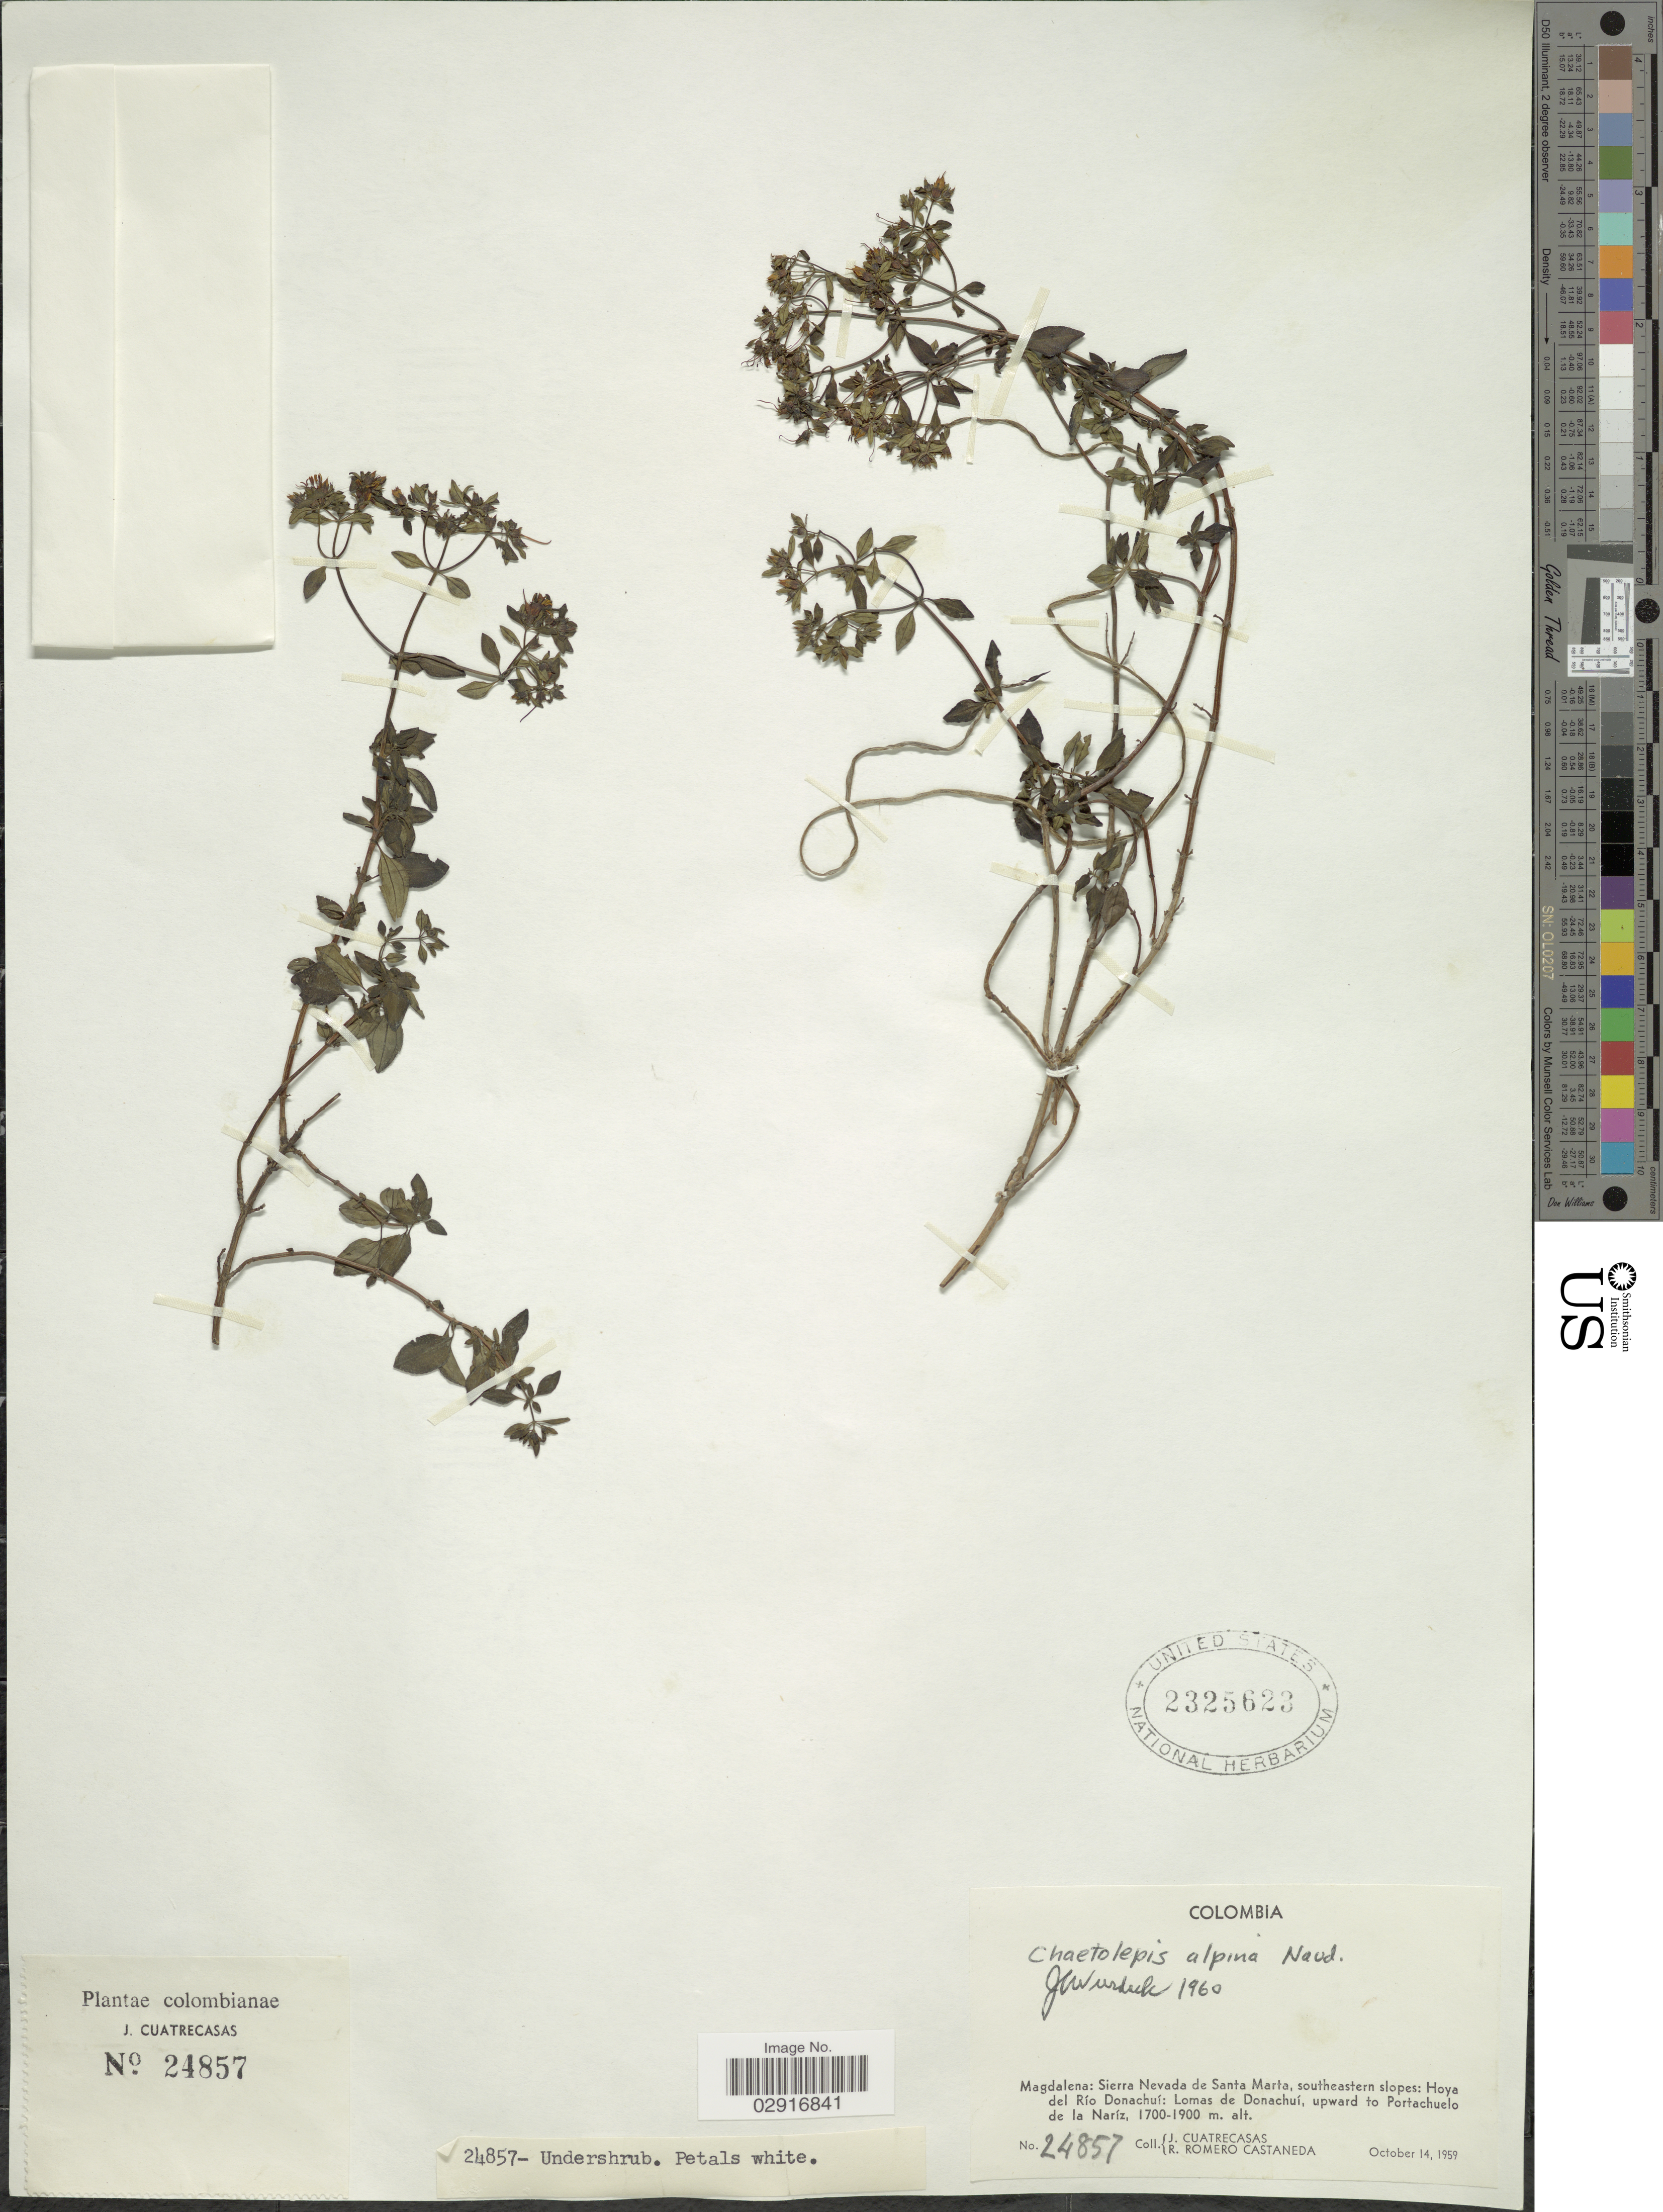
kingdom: Plantae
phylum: Tracheophyta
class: Magnoliopsida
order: Myrtales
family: Melastomataceae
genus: Chaetolepis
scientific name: Chaetolepis alpina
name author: Naudin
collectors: J. Cuatrecasas & R. Romero Castañeda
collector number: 24857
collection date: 1959-10-14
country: Colombia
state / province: Magdalena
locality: Sierra Nevada de Santa Marta, southeastern slopes: Hoya del Río Donachuí: Lomas de Donachuí, upward to Portachuelo de la Naríz.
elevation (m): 1700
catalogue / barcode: US 2325623